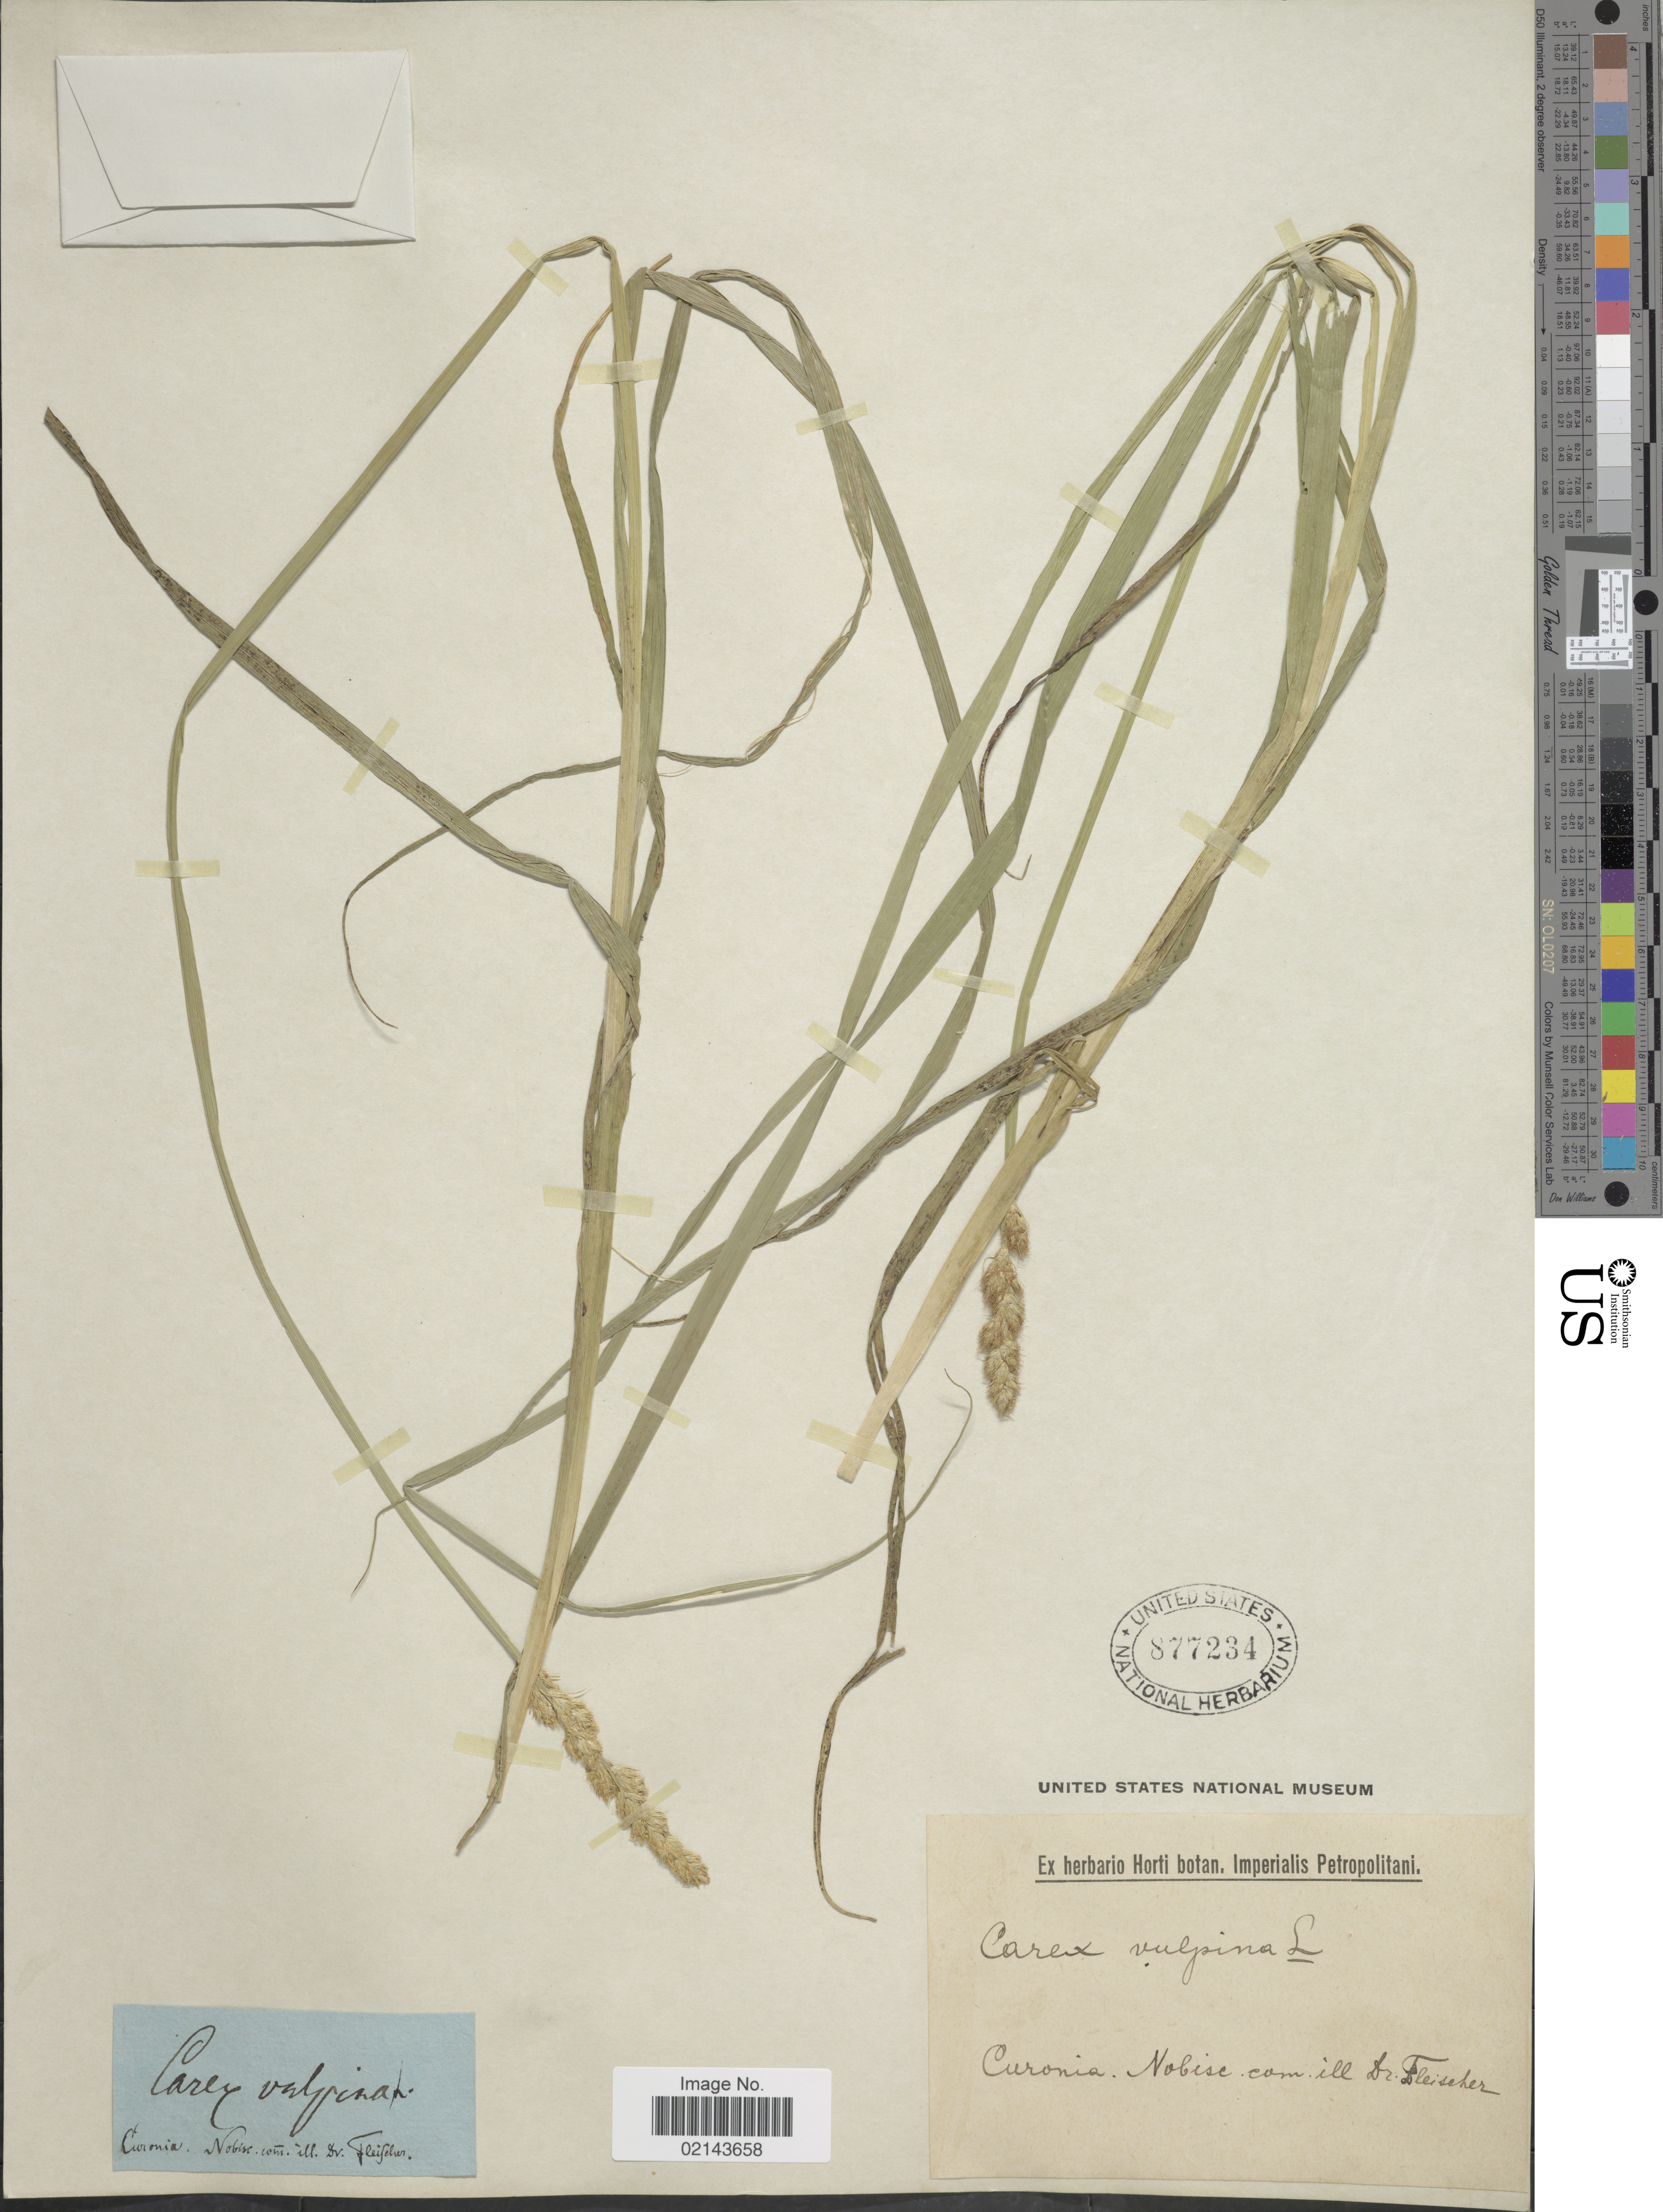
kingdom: Plantae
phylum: Tracheophyta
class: Liliopsida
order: Poales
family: Cyperaceae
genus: Carex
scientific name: Carex vulpina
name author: L.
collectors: -- Fleischer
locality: Curonia. Nobise [interpreted]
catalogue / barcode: US 877234